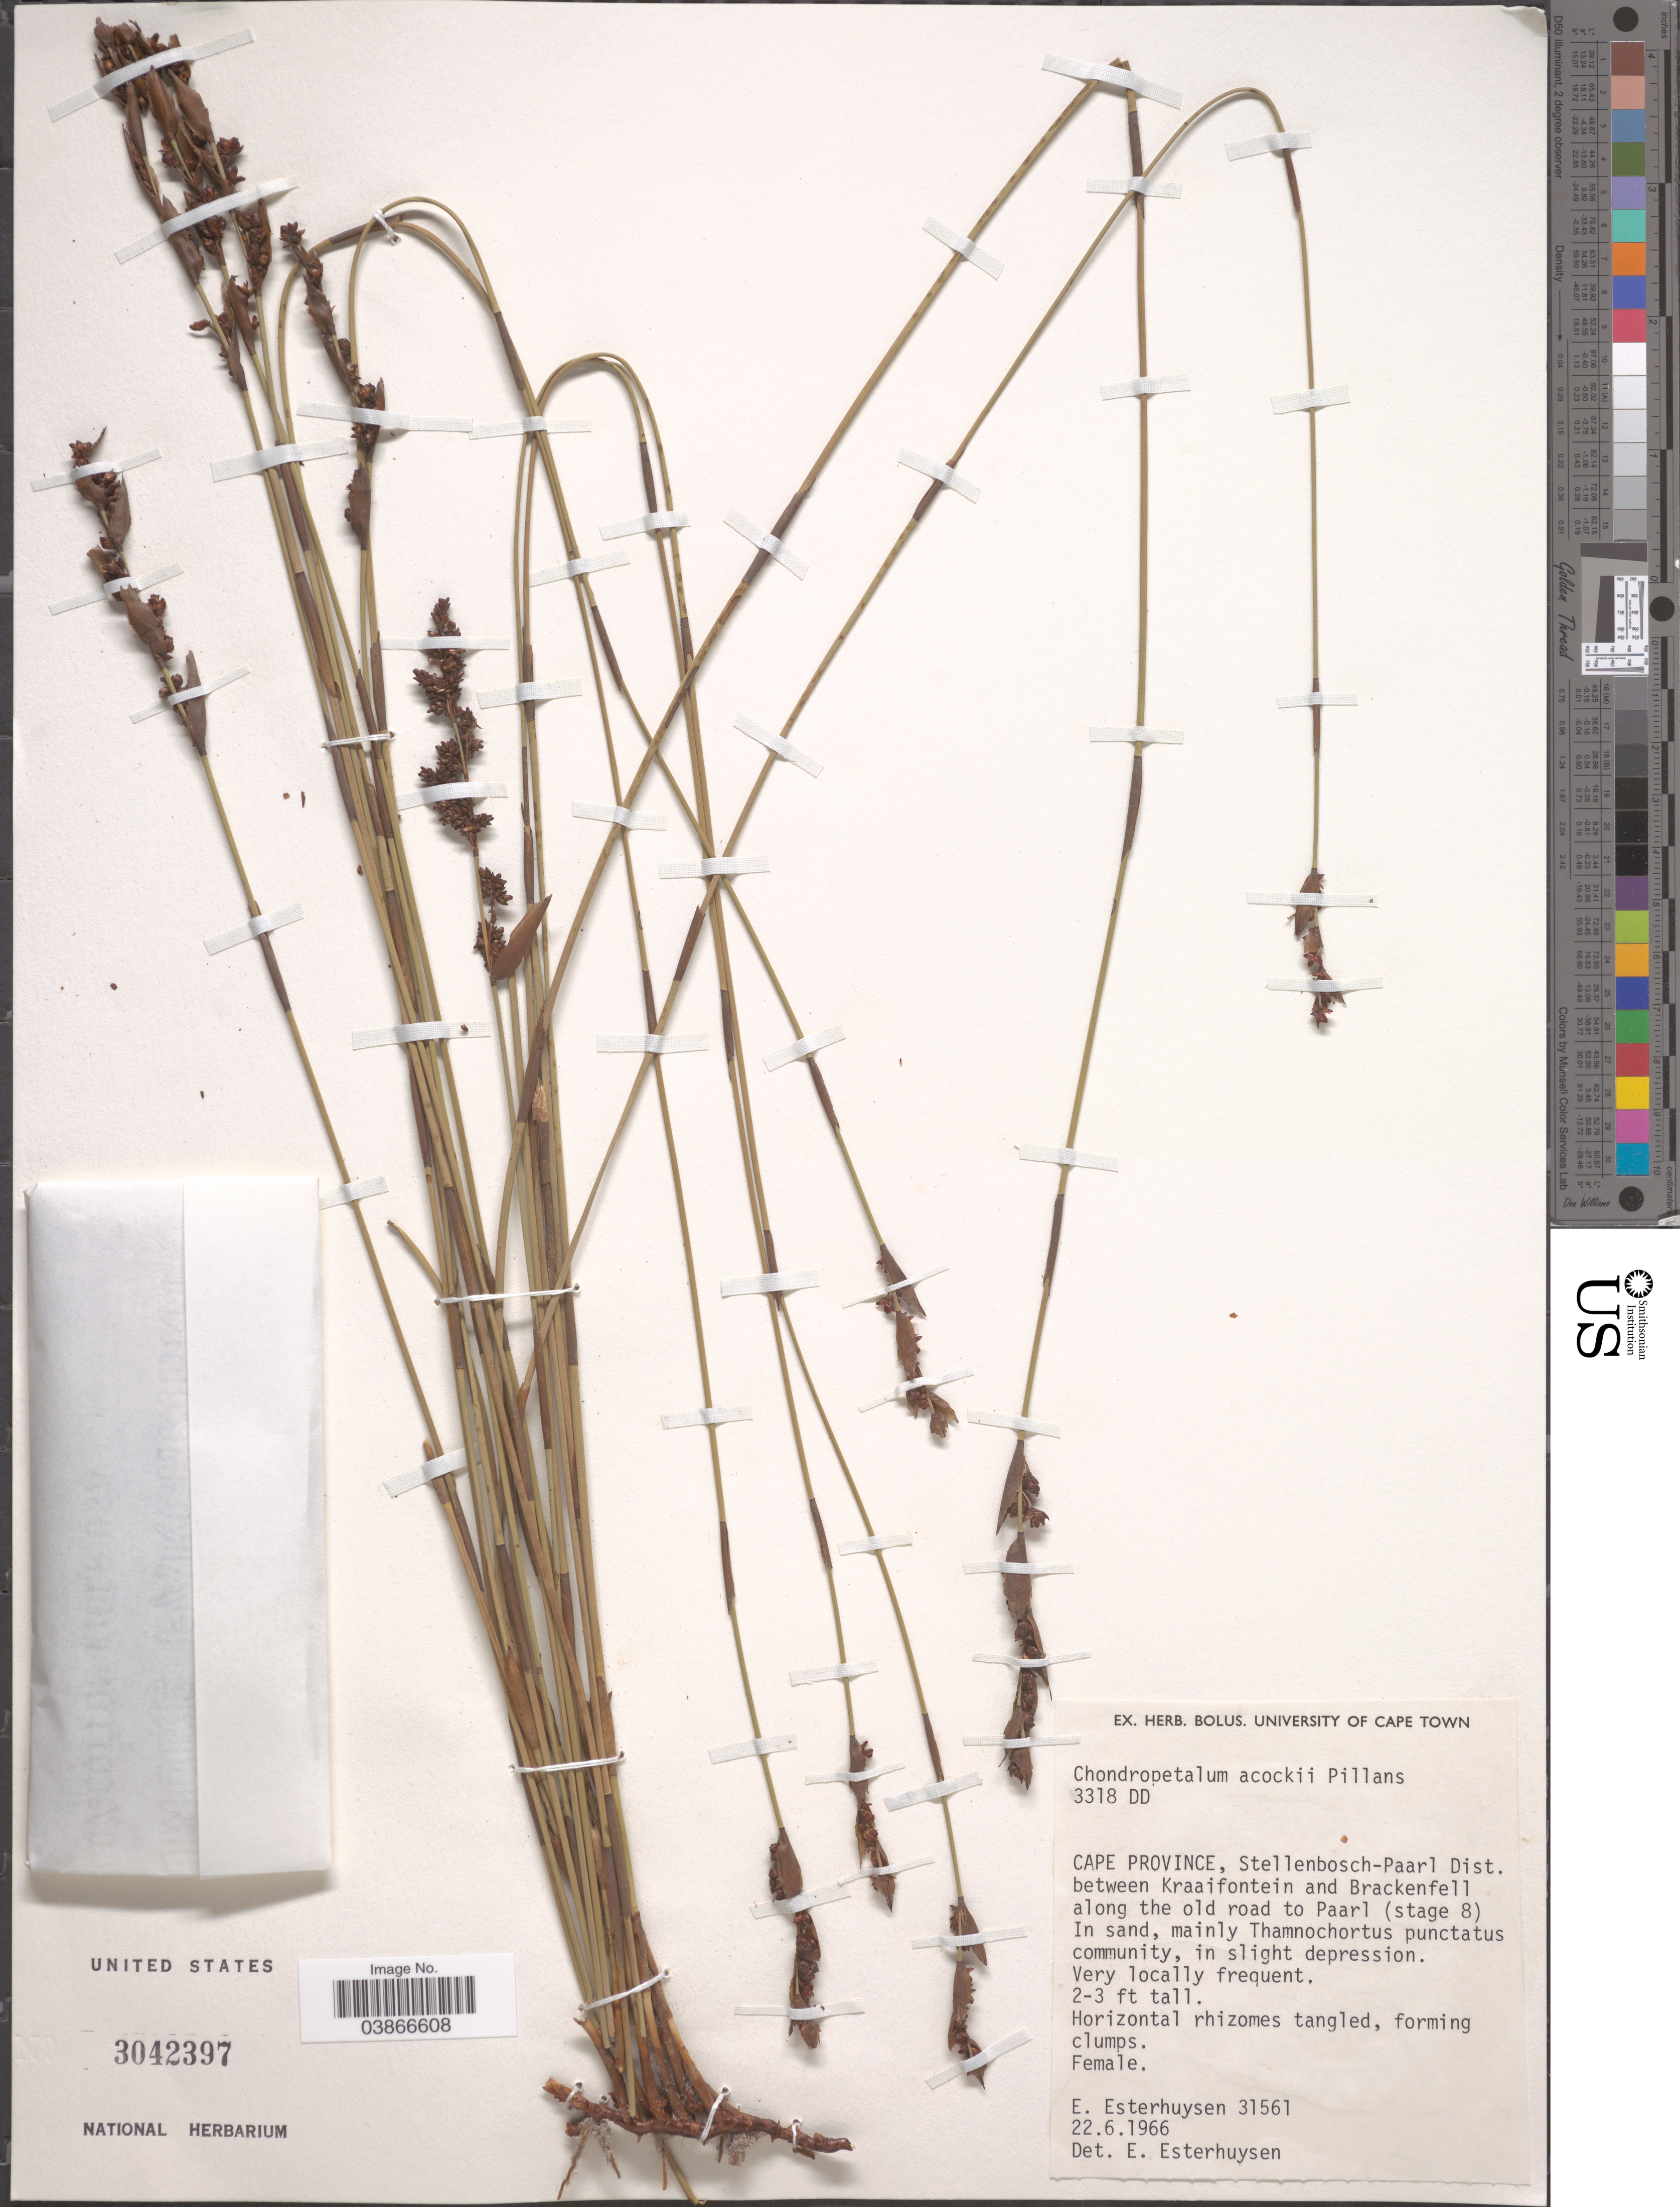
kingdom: Plantae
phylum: Tracheophyta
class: Liliopsida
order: Poales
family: Restionaceae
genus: Elegia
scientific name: Elegia acockii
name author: (Pillans) Moline & H.P. Linder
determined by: Strong, Mark T., (BOT), Smithsonian Institution - National Museum of Natural History (UNITED STATES)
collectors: E. E. Esterhuysen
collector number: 31561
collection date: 1966-06-22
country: South Africa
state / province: Western Cape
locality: Stellenbosch-Paarl Dist. between Kraaifontein and Brackfell along the old road to Paarl (Stage 8).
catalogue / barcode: US 3042397